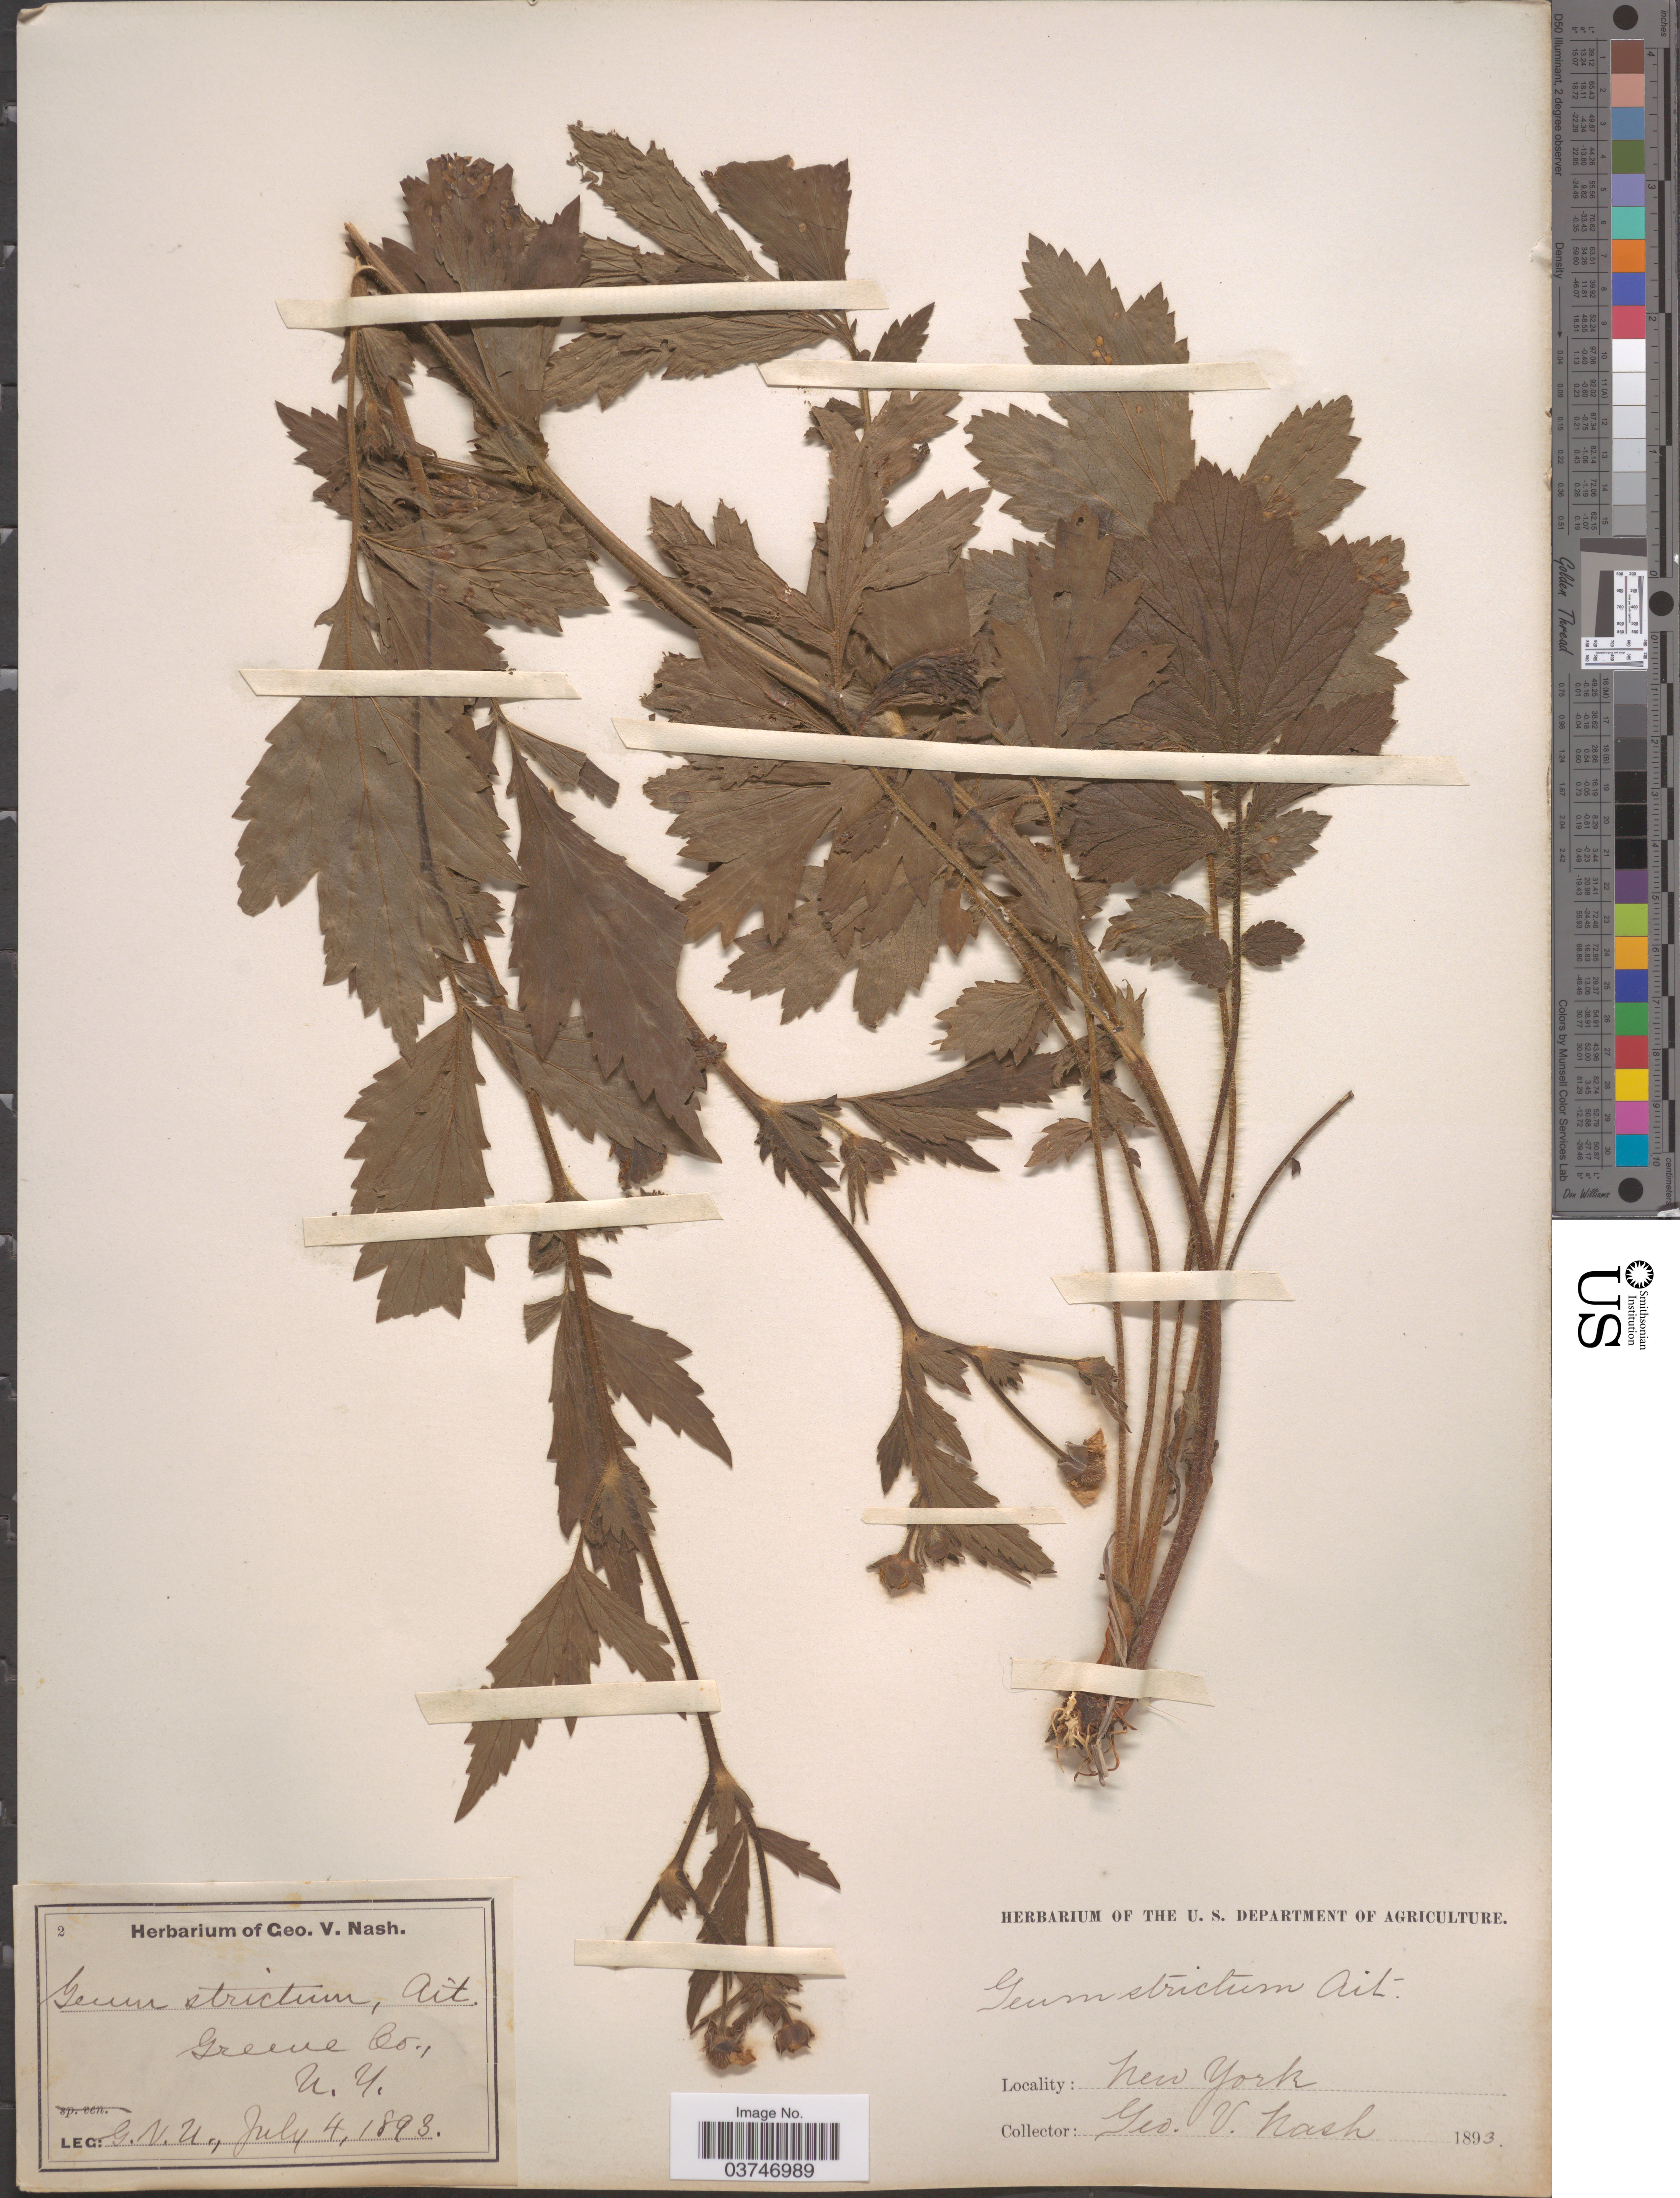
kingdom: Plantae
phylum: Tracheophyta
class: Magnoliopsida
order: Rosales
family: Rosaceae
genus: Geum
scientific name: Geum aleppicum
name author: Jacq.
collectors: G. V. Nash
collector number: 2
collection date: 1893-07-04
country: United States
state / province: New York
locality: Greene Co.